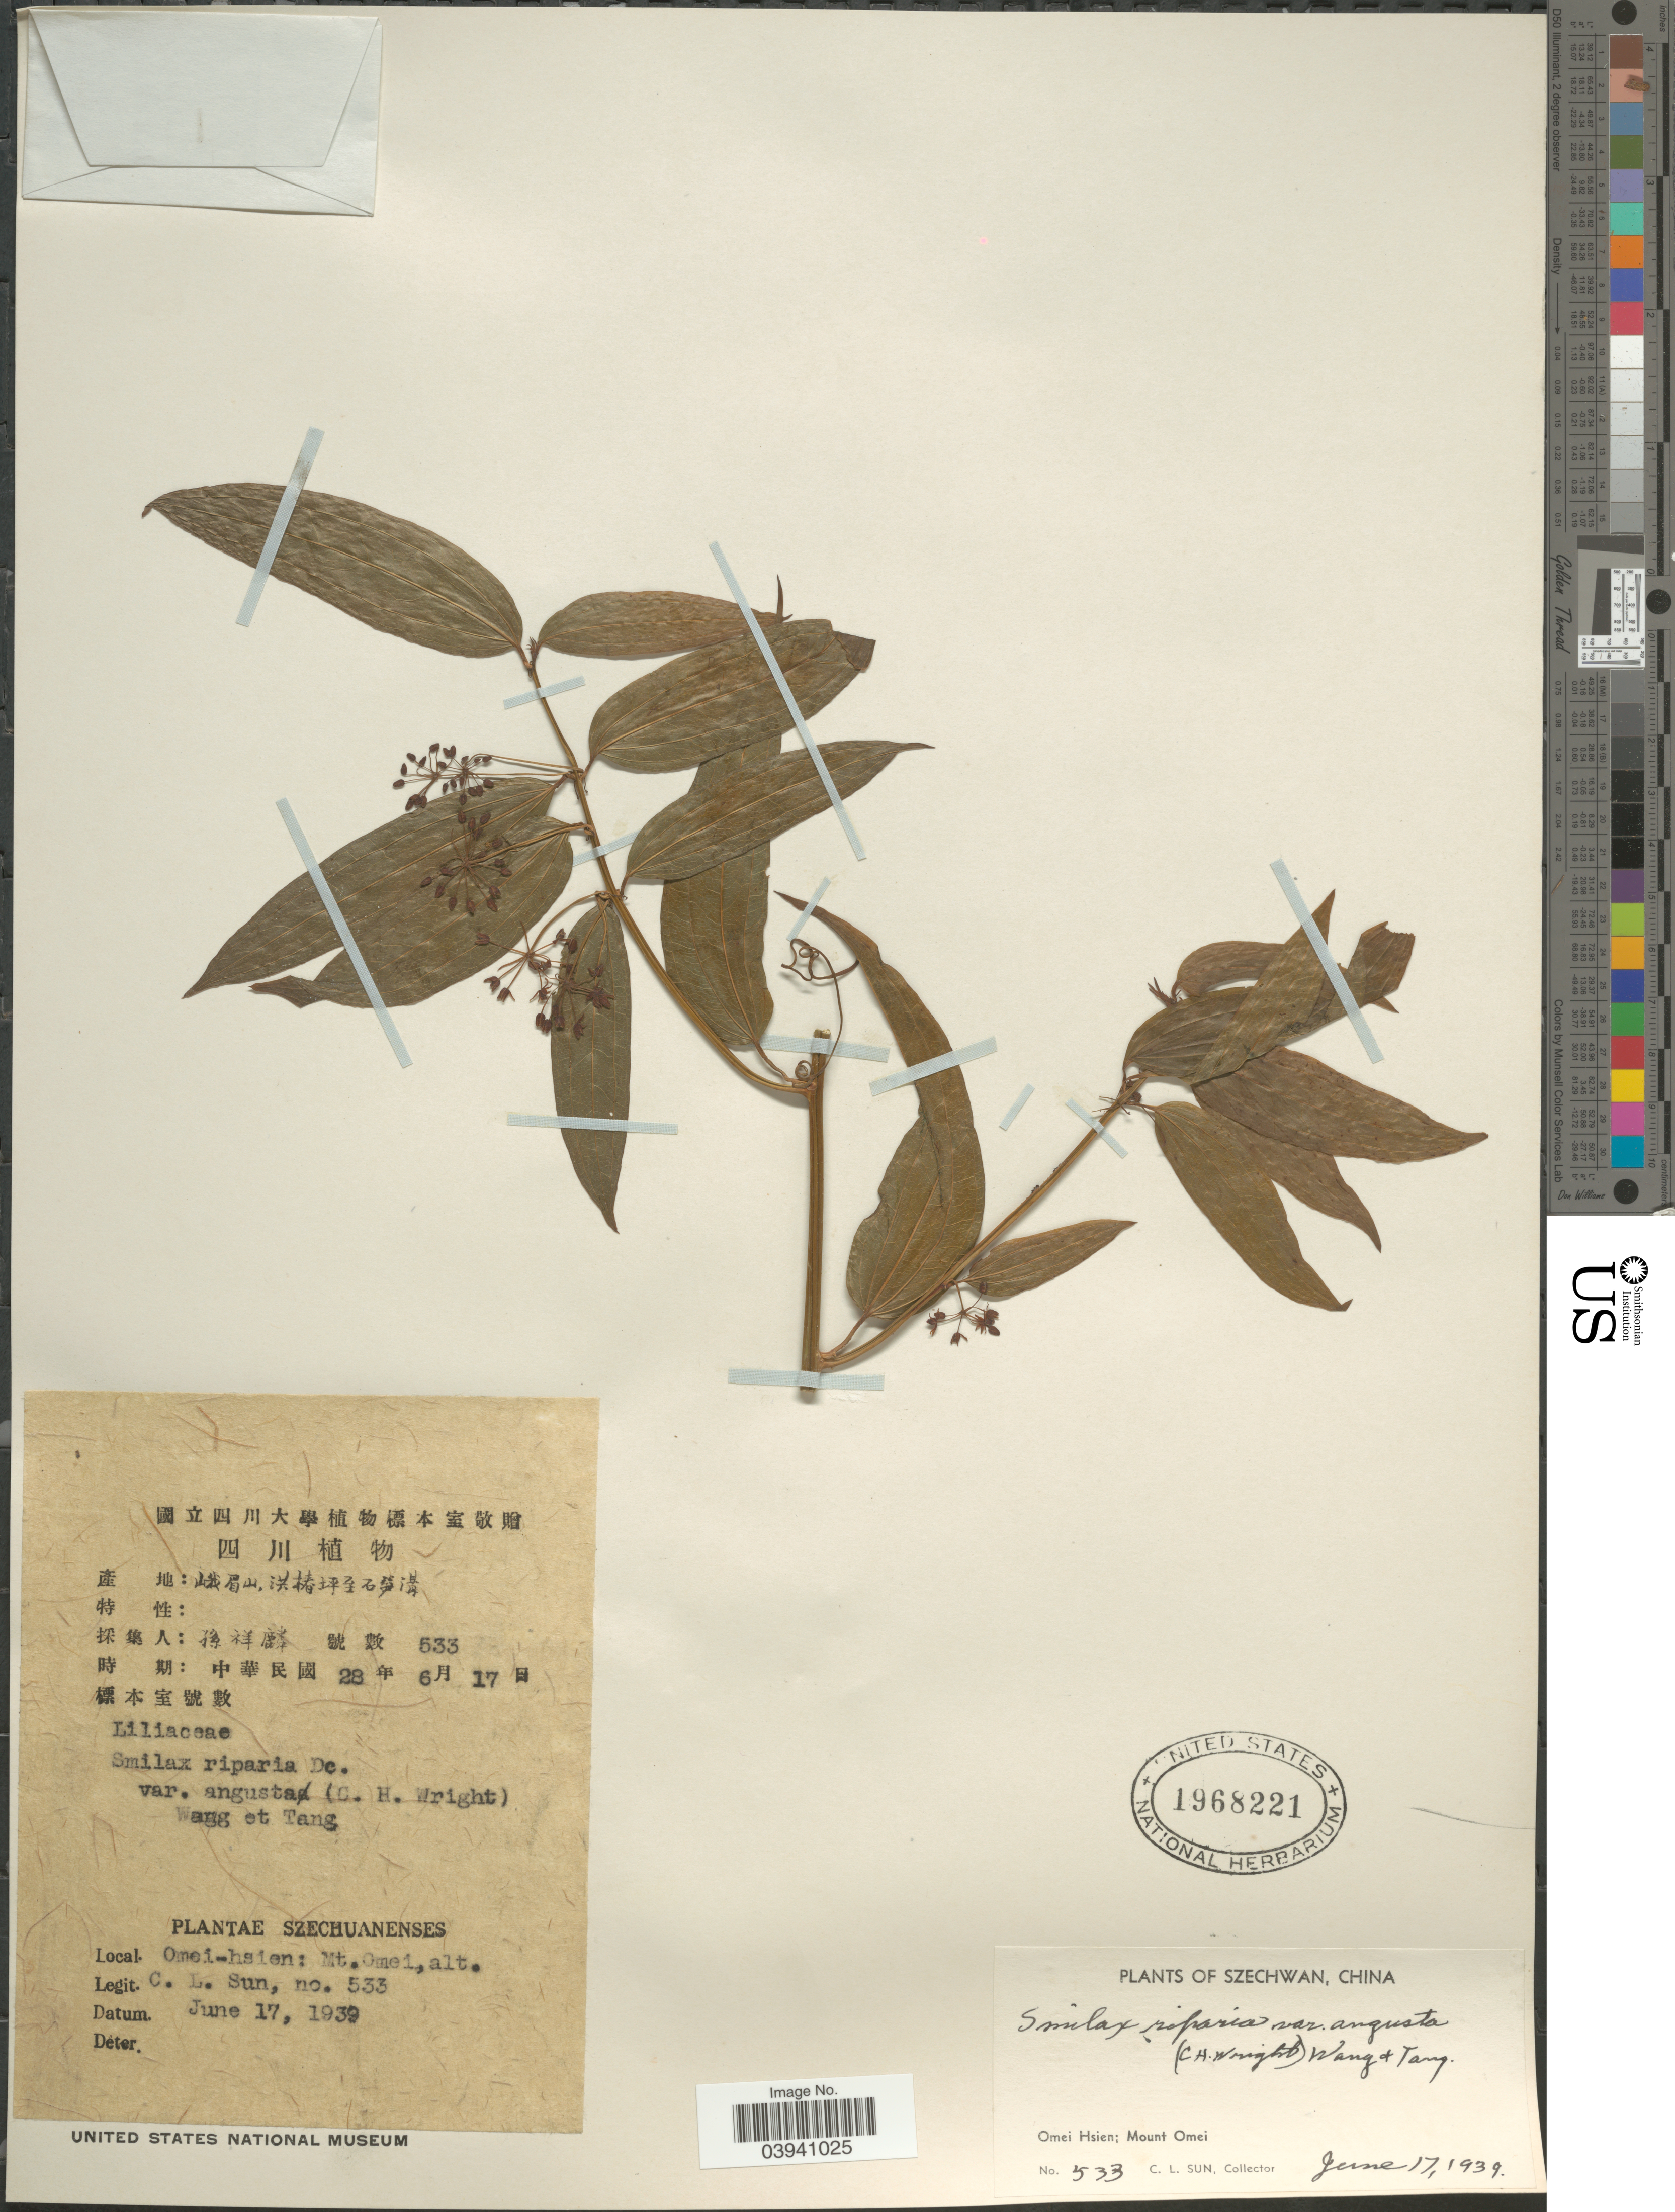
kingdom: Plantae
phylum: Tracheophyta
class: Liliopsida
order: Liliales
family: Smilacaceae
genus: Smilax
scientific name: Smilax riparia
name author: A. DC.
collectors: C. Sun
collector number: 533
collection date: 1939-06-17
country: China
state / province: Sichuan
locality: Szechwan. Omei Hsien; Mount Omei.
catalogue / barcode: US 1968221